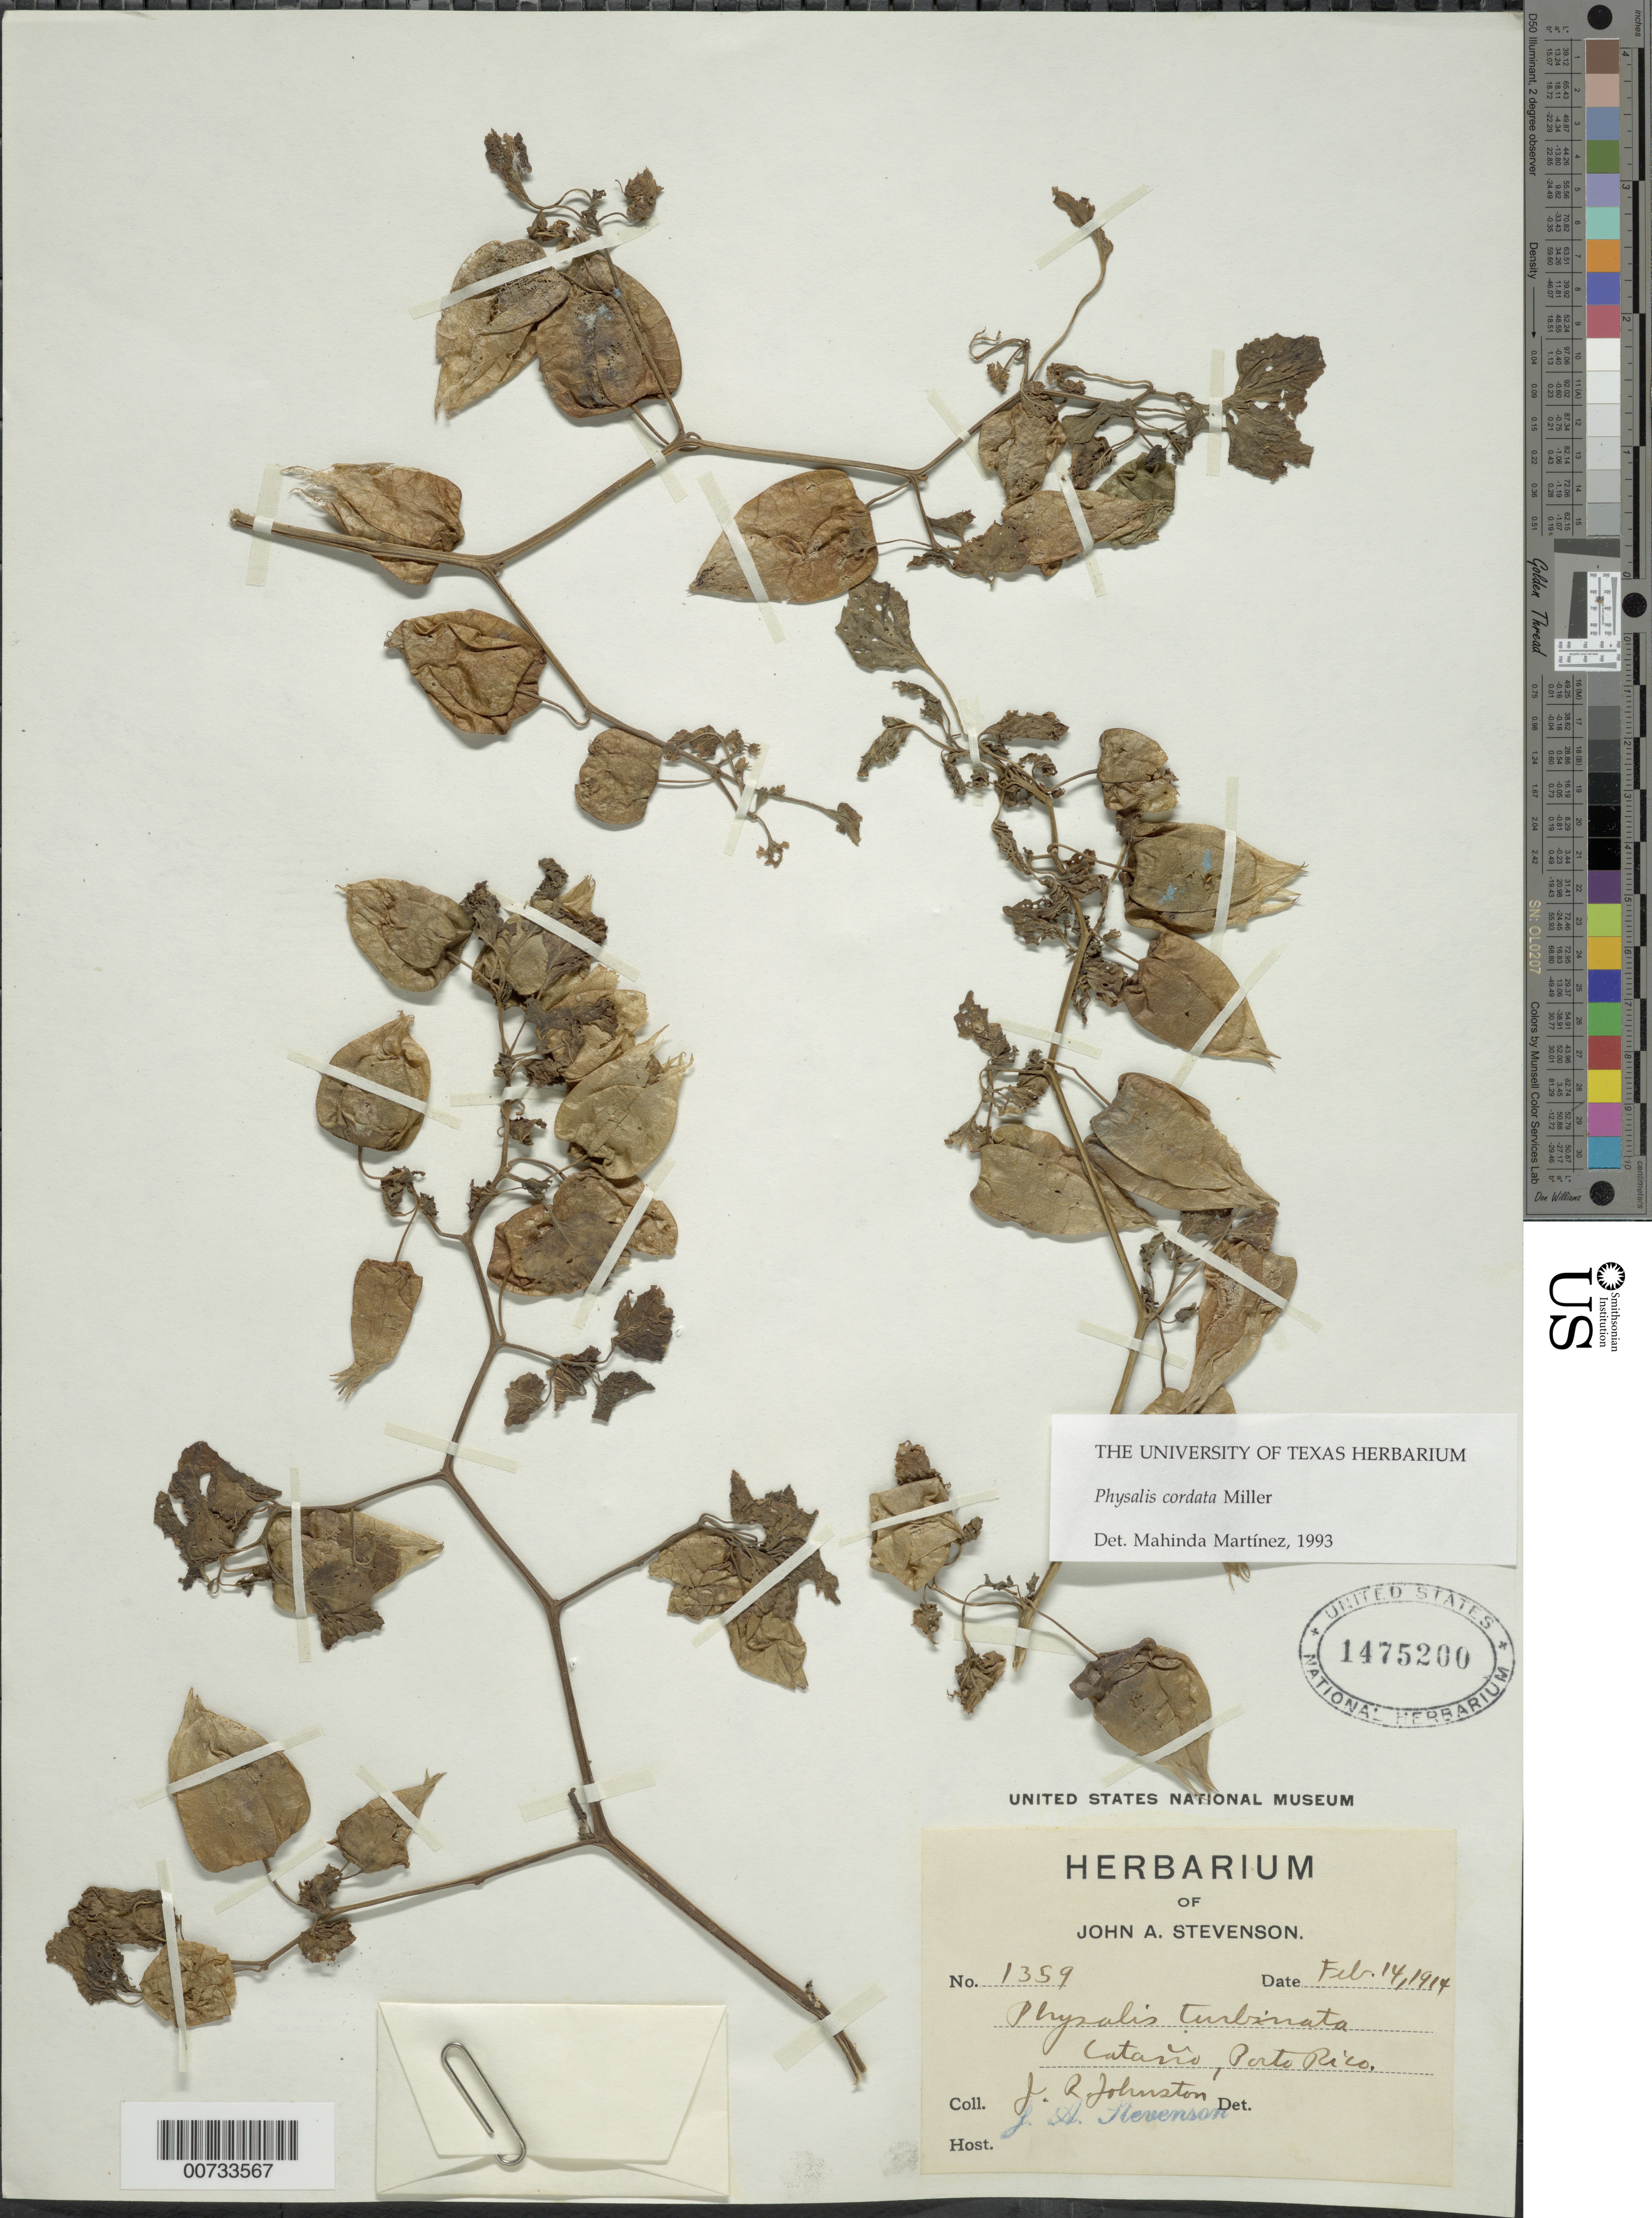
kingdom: Plantae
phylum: Tracheophyta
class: Magnoliopsida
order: Solanales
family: Solanaceae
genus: Physalis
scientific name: Physalis cordata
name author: Mill.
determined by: Martinez, M.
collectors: J. Johnston & J. A. Stevenson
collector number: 1359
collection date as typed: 14 Feb 1914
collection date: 1914-02-14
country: Puerto Rico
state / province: Cataño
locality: Cataño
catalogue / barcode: US 1475200